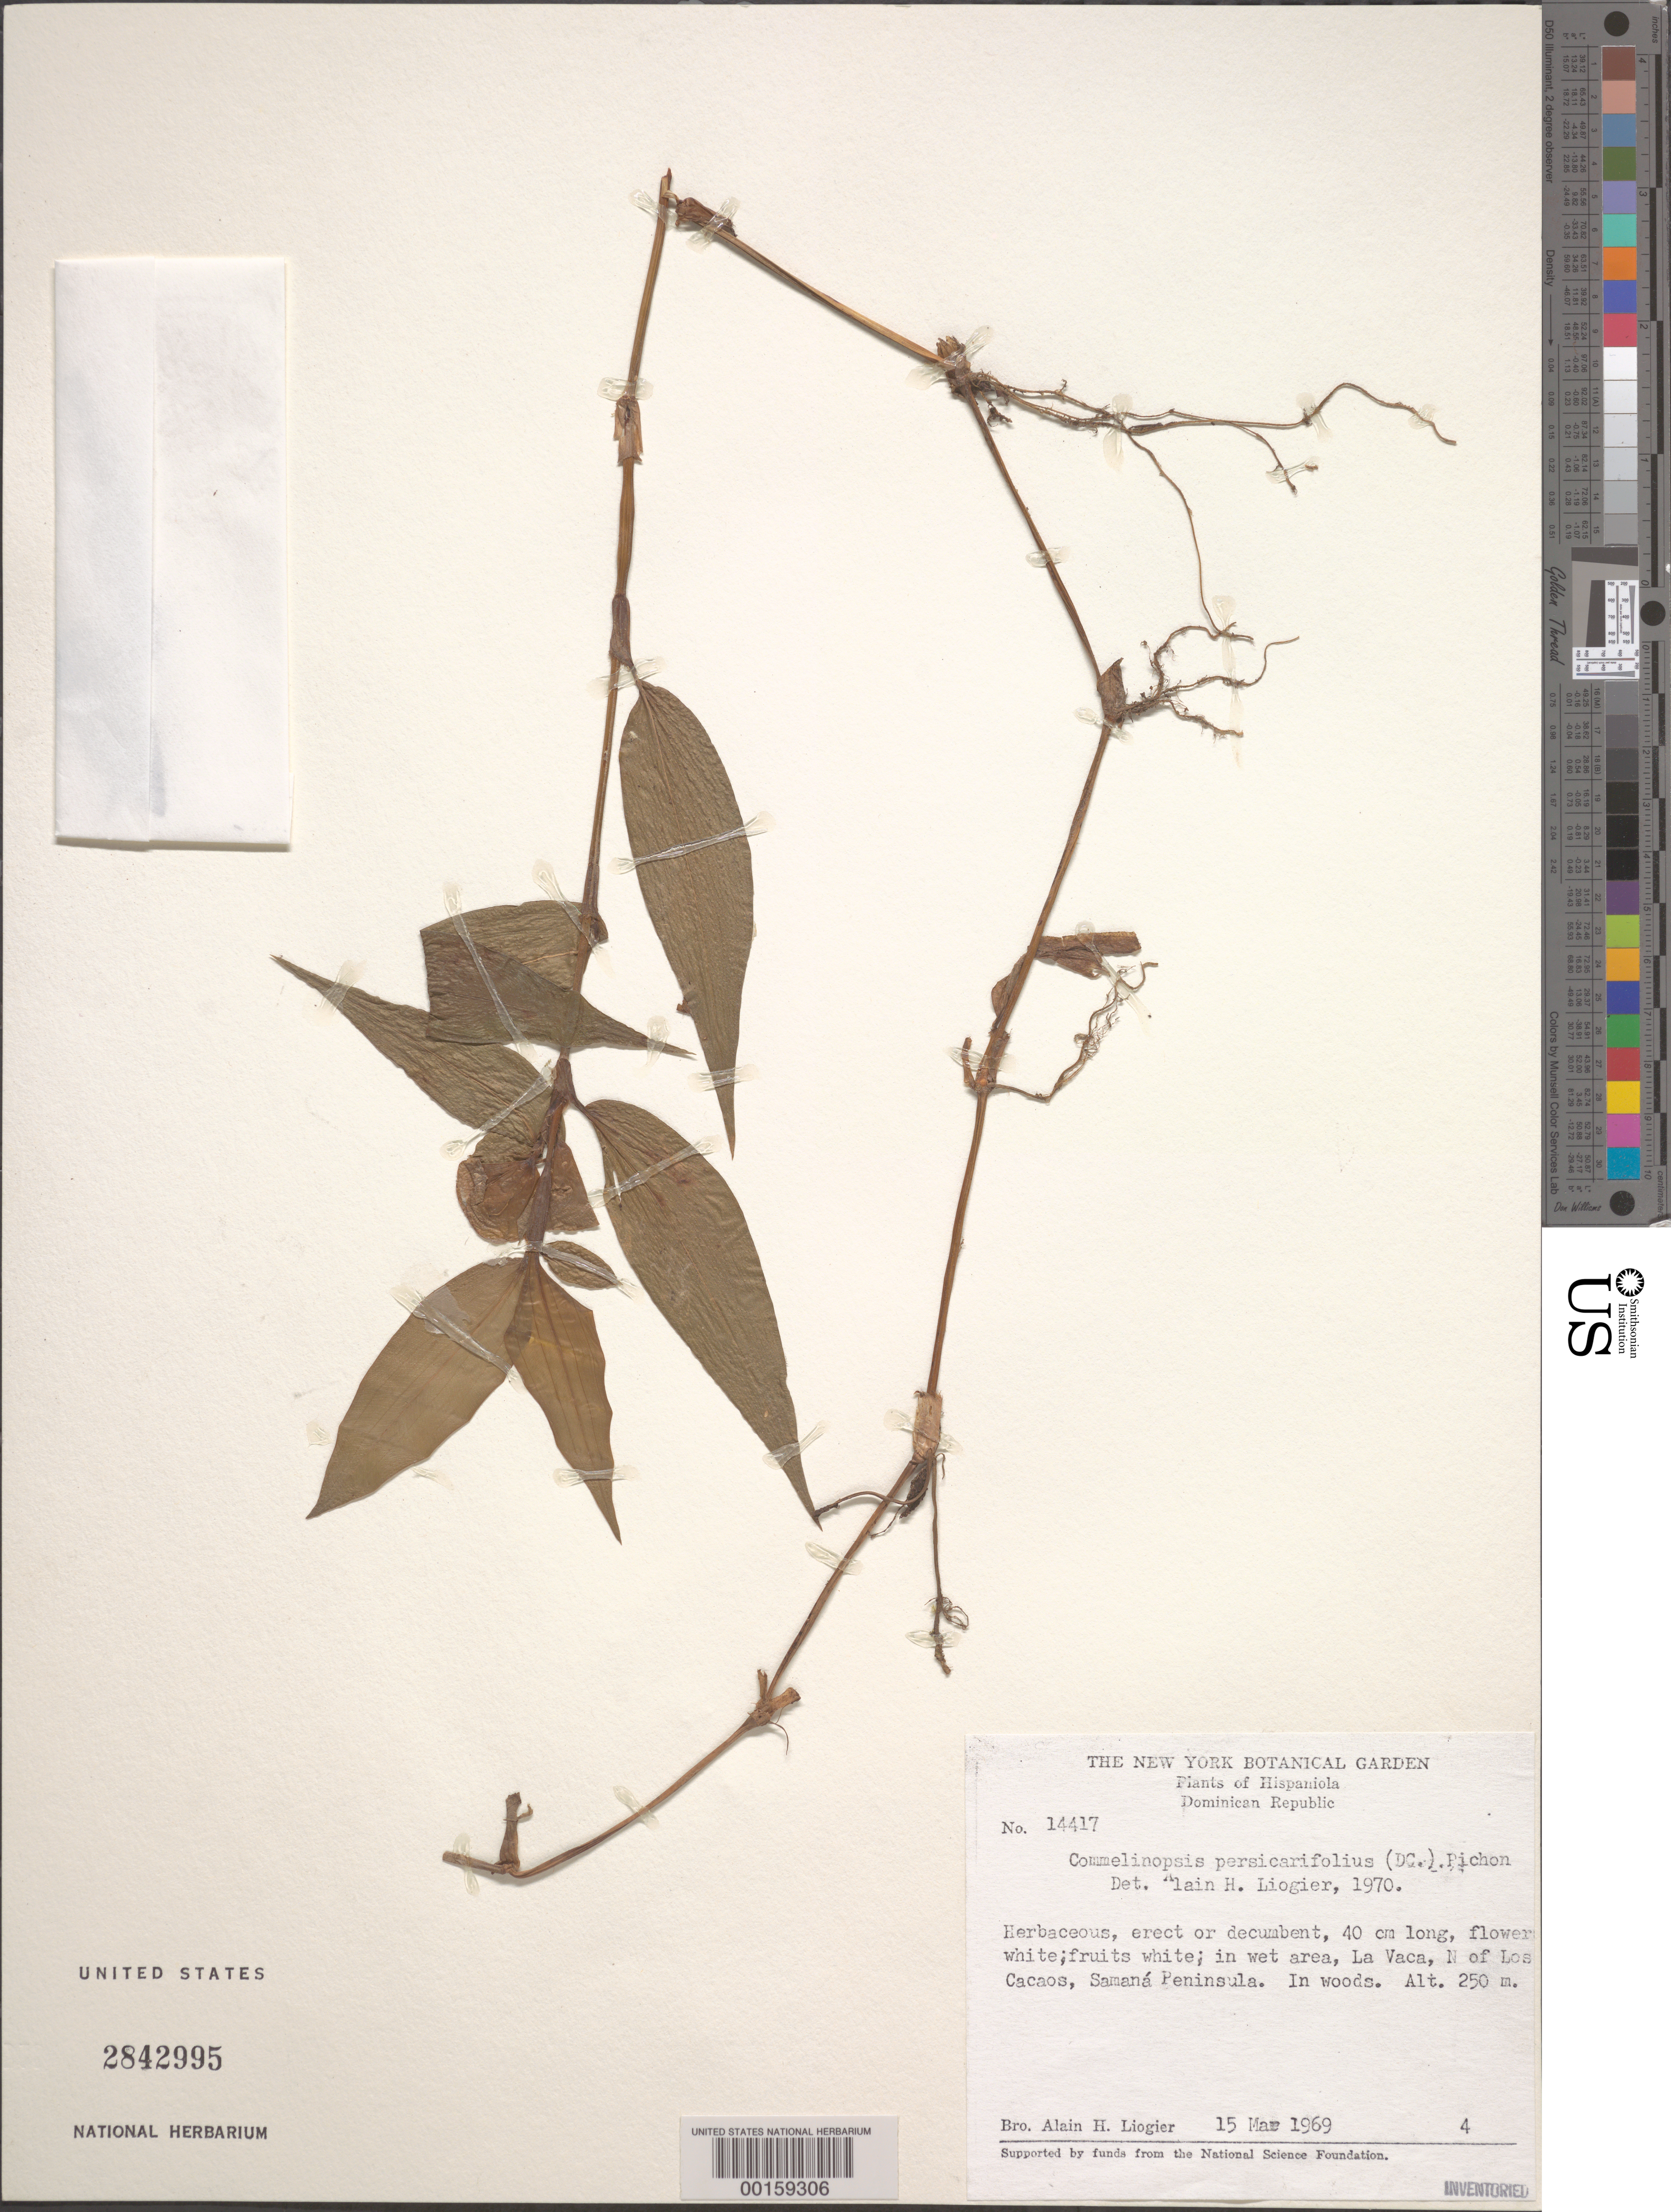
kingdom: Plantae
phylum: Tracheophyta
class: Liliopsida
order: Commelinales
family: Commelinaceae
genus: Commelina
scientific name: Commelina rufipes var. glabrata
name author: (D.R. Hunt) Faden & D.R. Hunt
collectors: A. H. Liogier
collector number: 14417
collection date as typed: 15 Mar 1969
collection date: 1969-03-15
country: Dominican Republic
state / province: Samaná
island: Hispaniola Island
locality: La vaca, n of los cacaos, samana peninsula [Samana Peninsula]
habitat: Wet areas, in woods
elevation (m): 250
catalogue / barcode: US 2842995